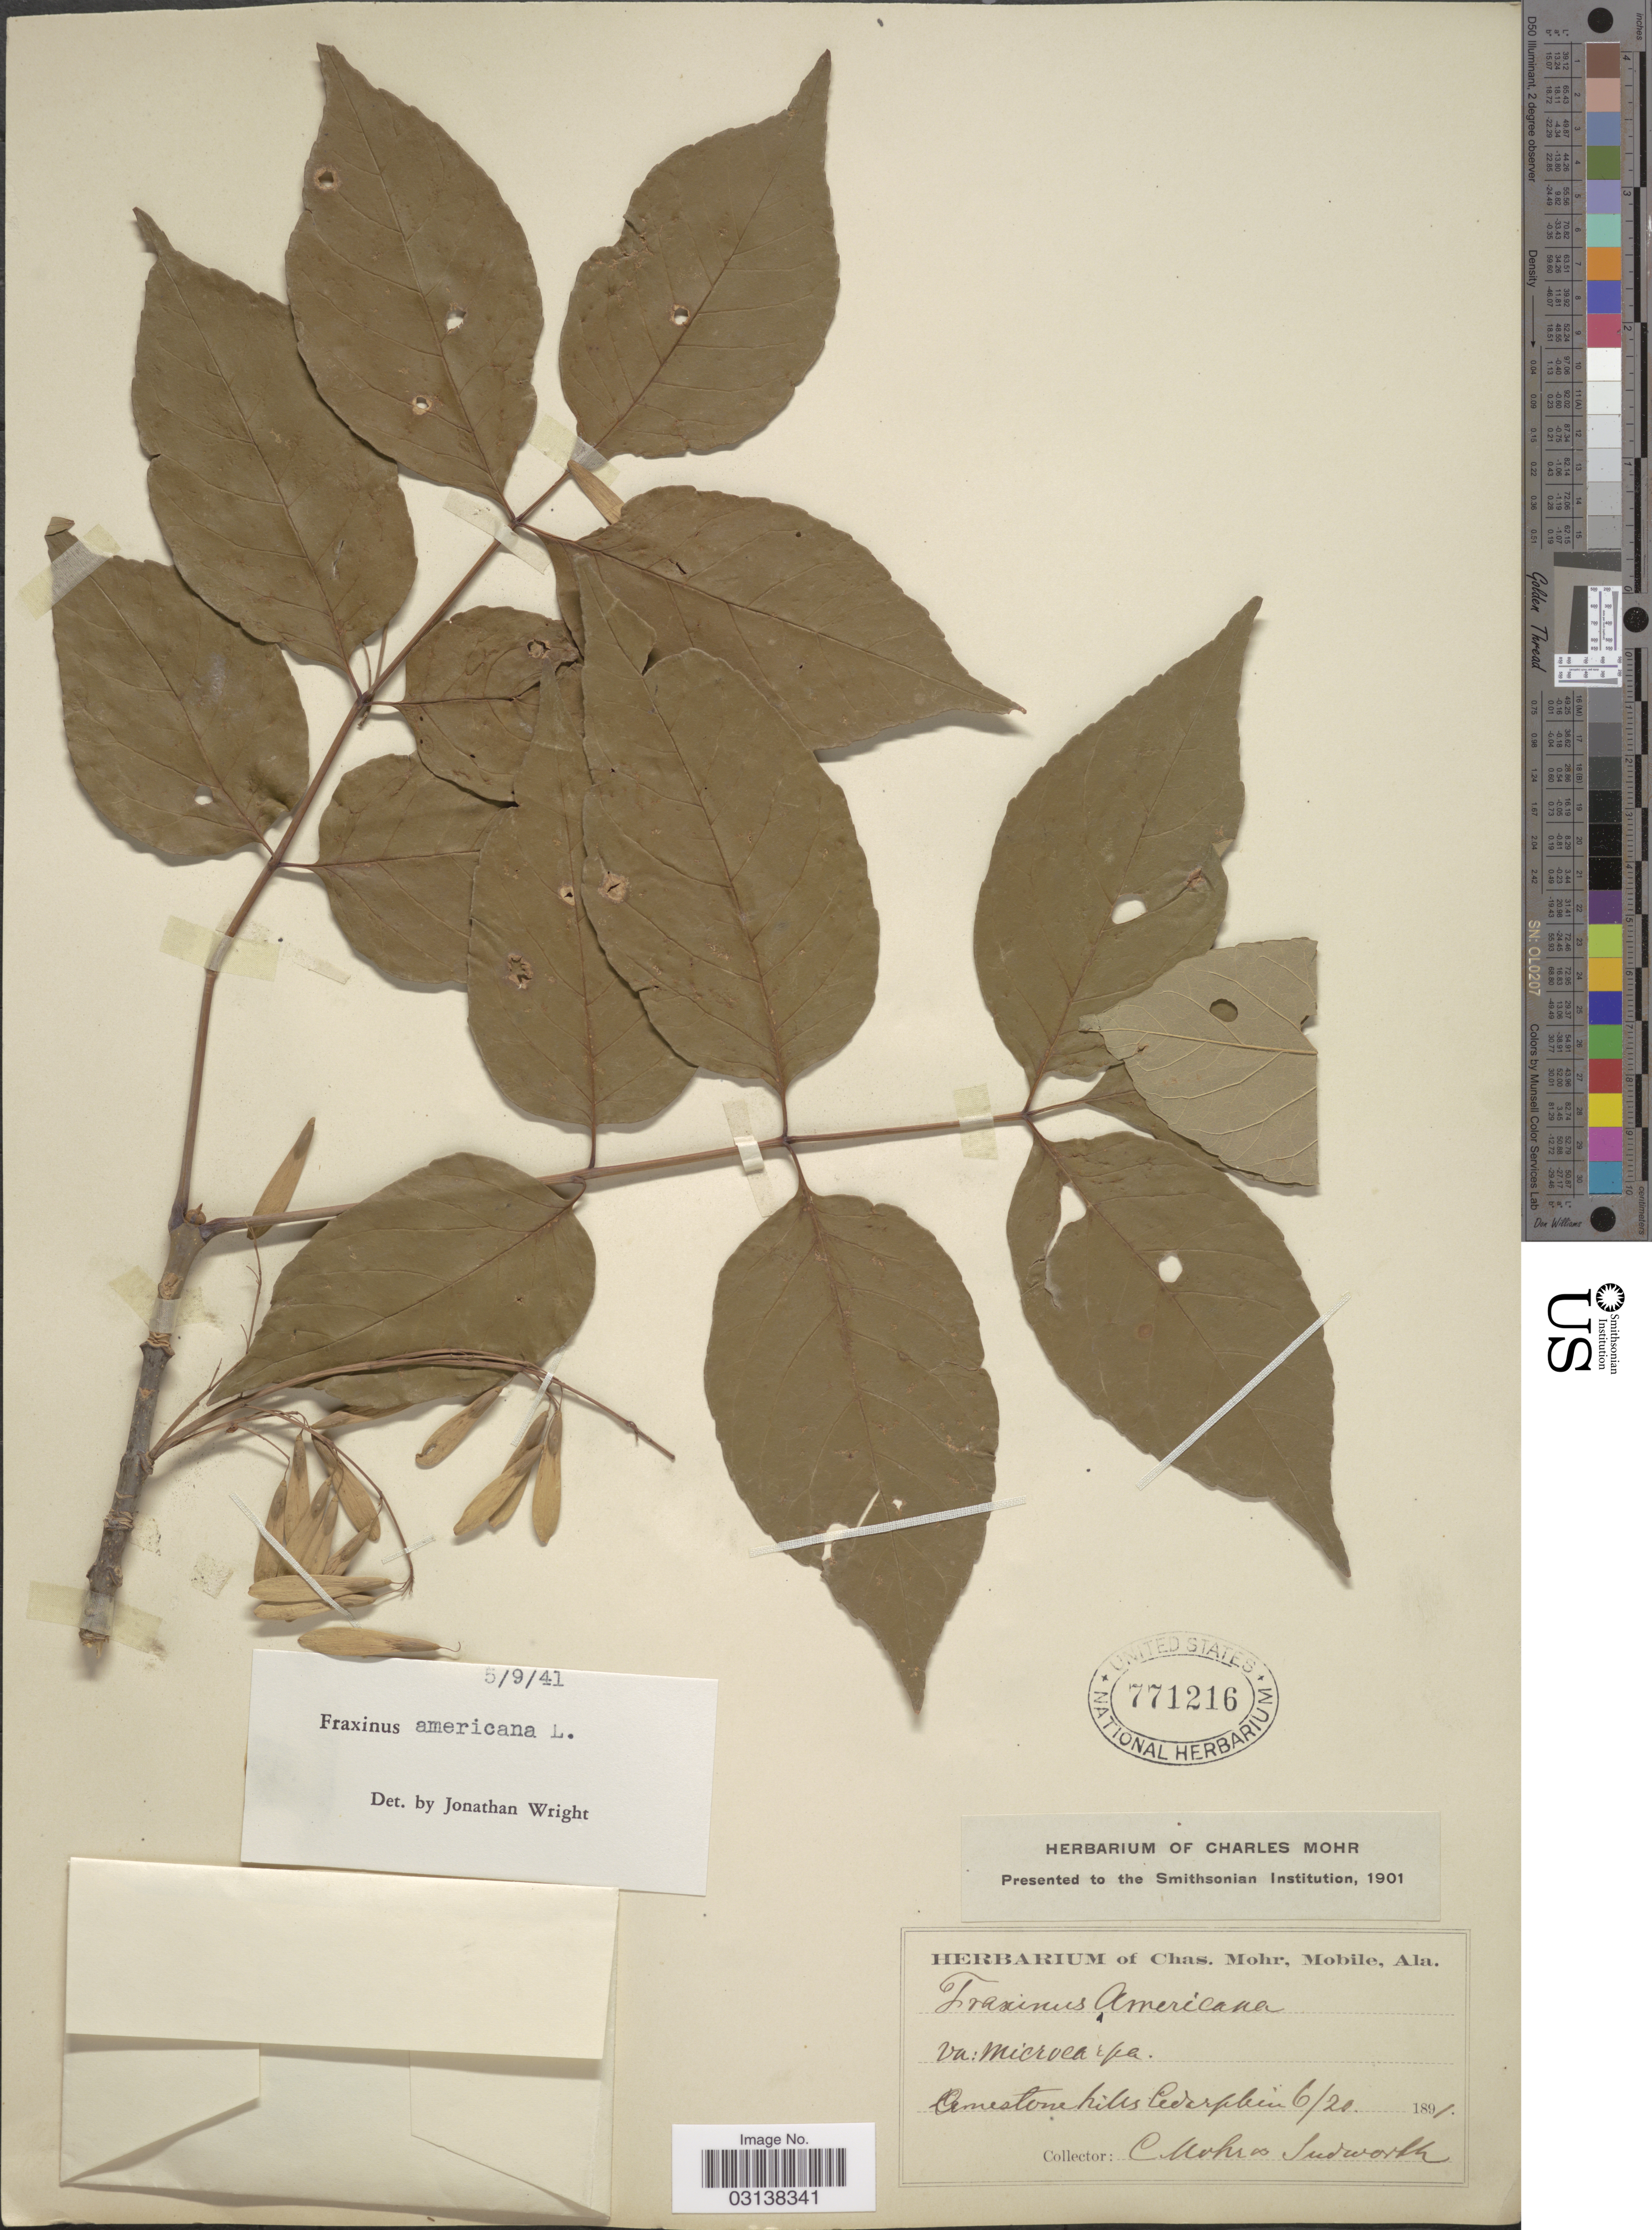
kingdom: Plantae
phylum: Tracheophyta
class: Magnoliopsida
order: Lamiales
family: Oleaceae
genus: Fraxinus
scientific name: Fraxinus americana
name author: L.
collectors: Mohr, C. T. (herbarium) & Sudworth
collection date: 1891-06-20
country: United States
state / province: Alabama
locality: Limestone hills Cedarplain.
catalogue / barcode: US 771216